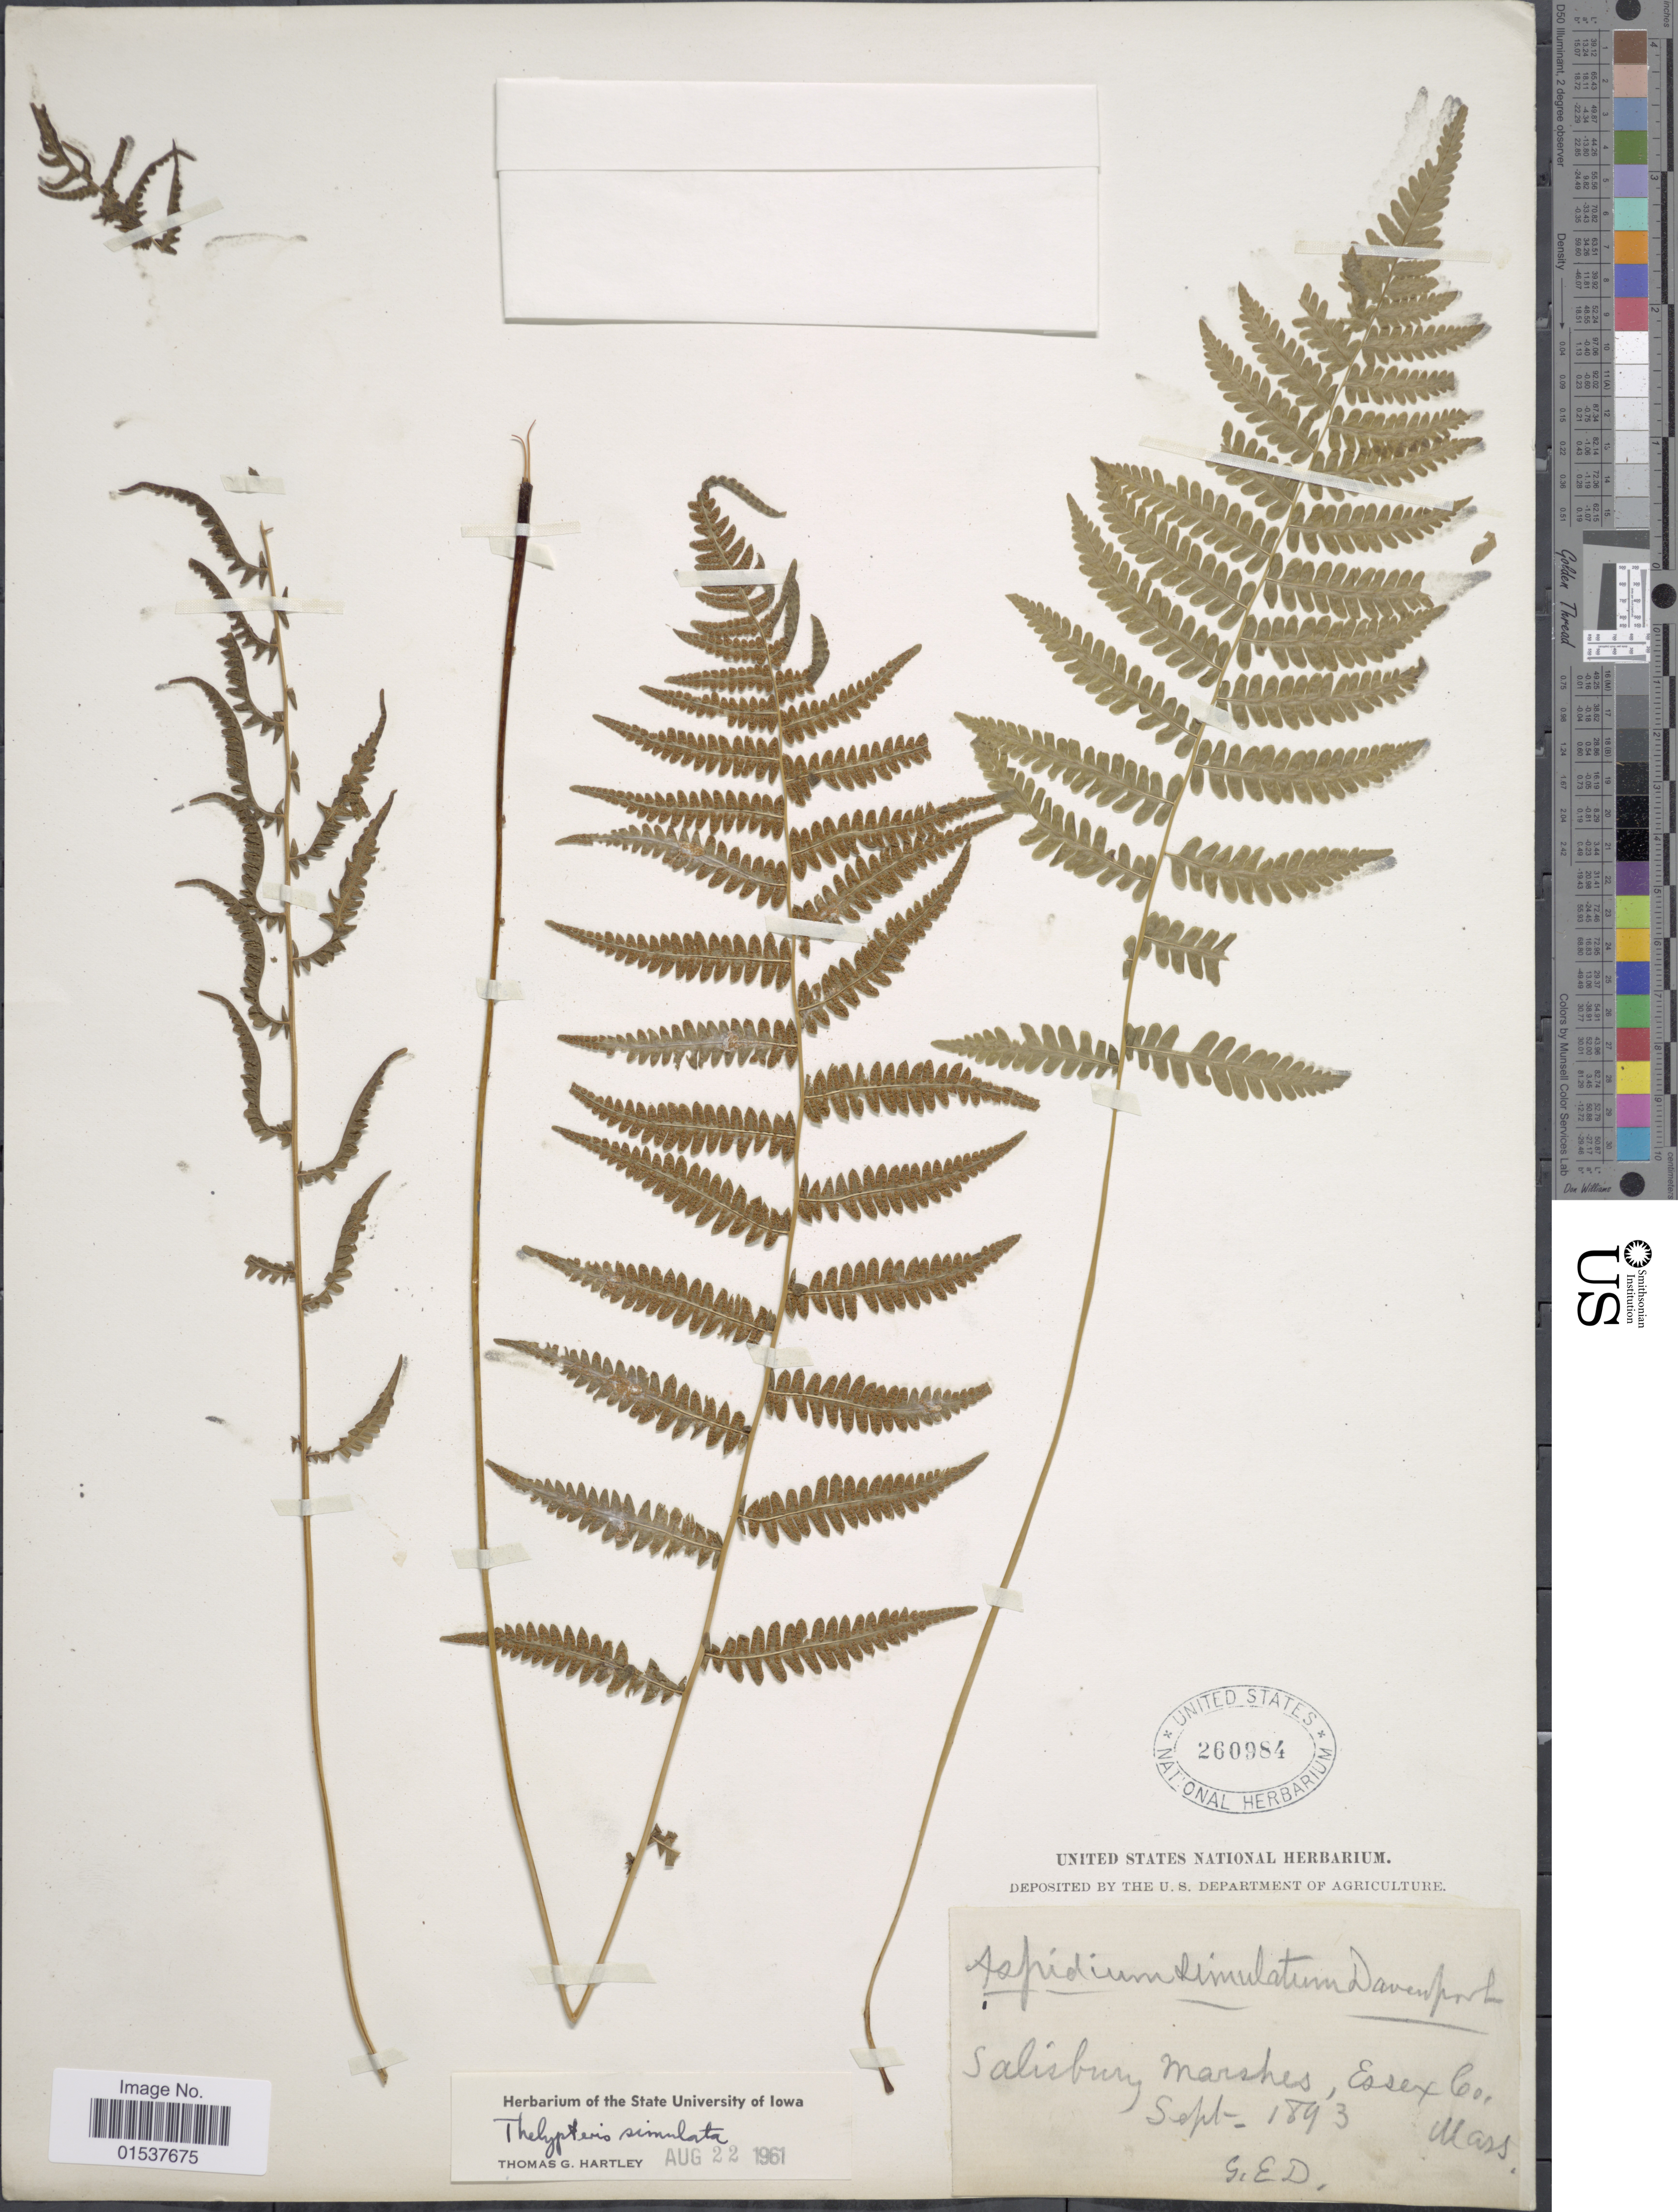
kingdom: Plantae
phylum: Tracheophyta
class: Polypodiopsida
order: Polypodiales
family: Thelypteridaceae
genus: Parathelypteris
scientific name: Parathelypteris simulata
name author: (Davenp.) Holttum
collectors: G. E. D.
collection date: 1893-09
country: United States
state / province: Massachusetts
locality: Salisbury, marches, Essex Co.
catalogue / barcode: US 260984